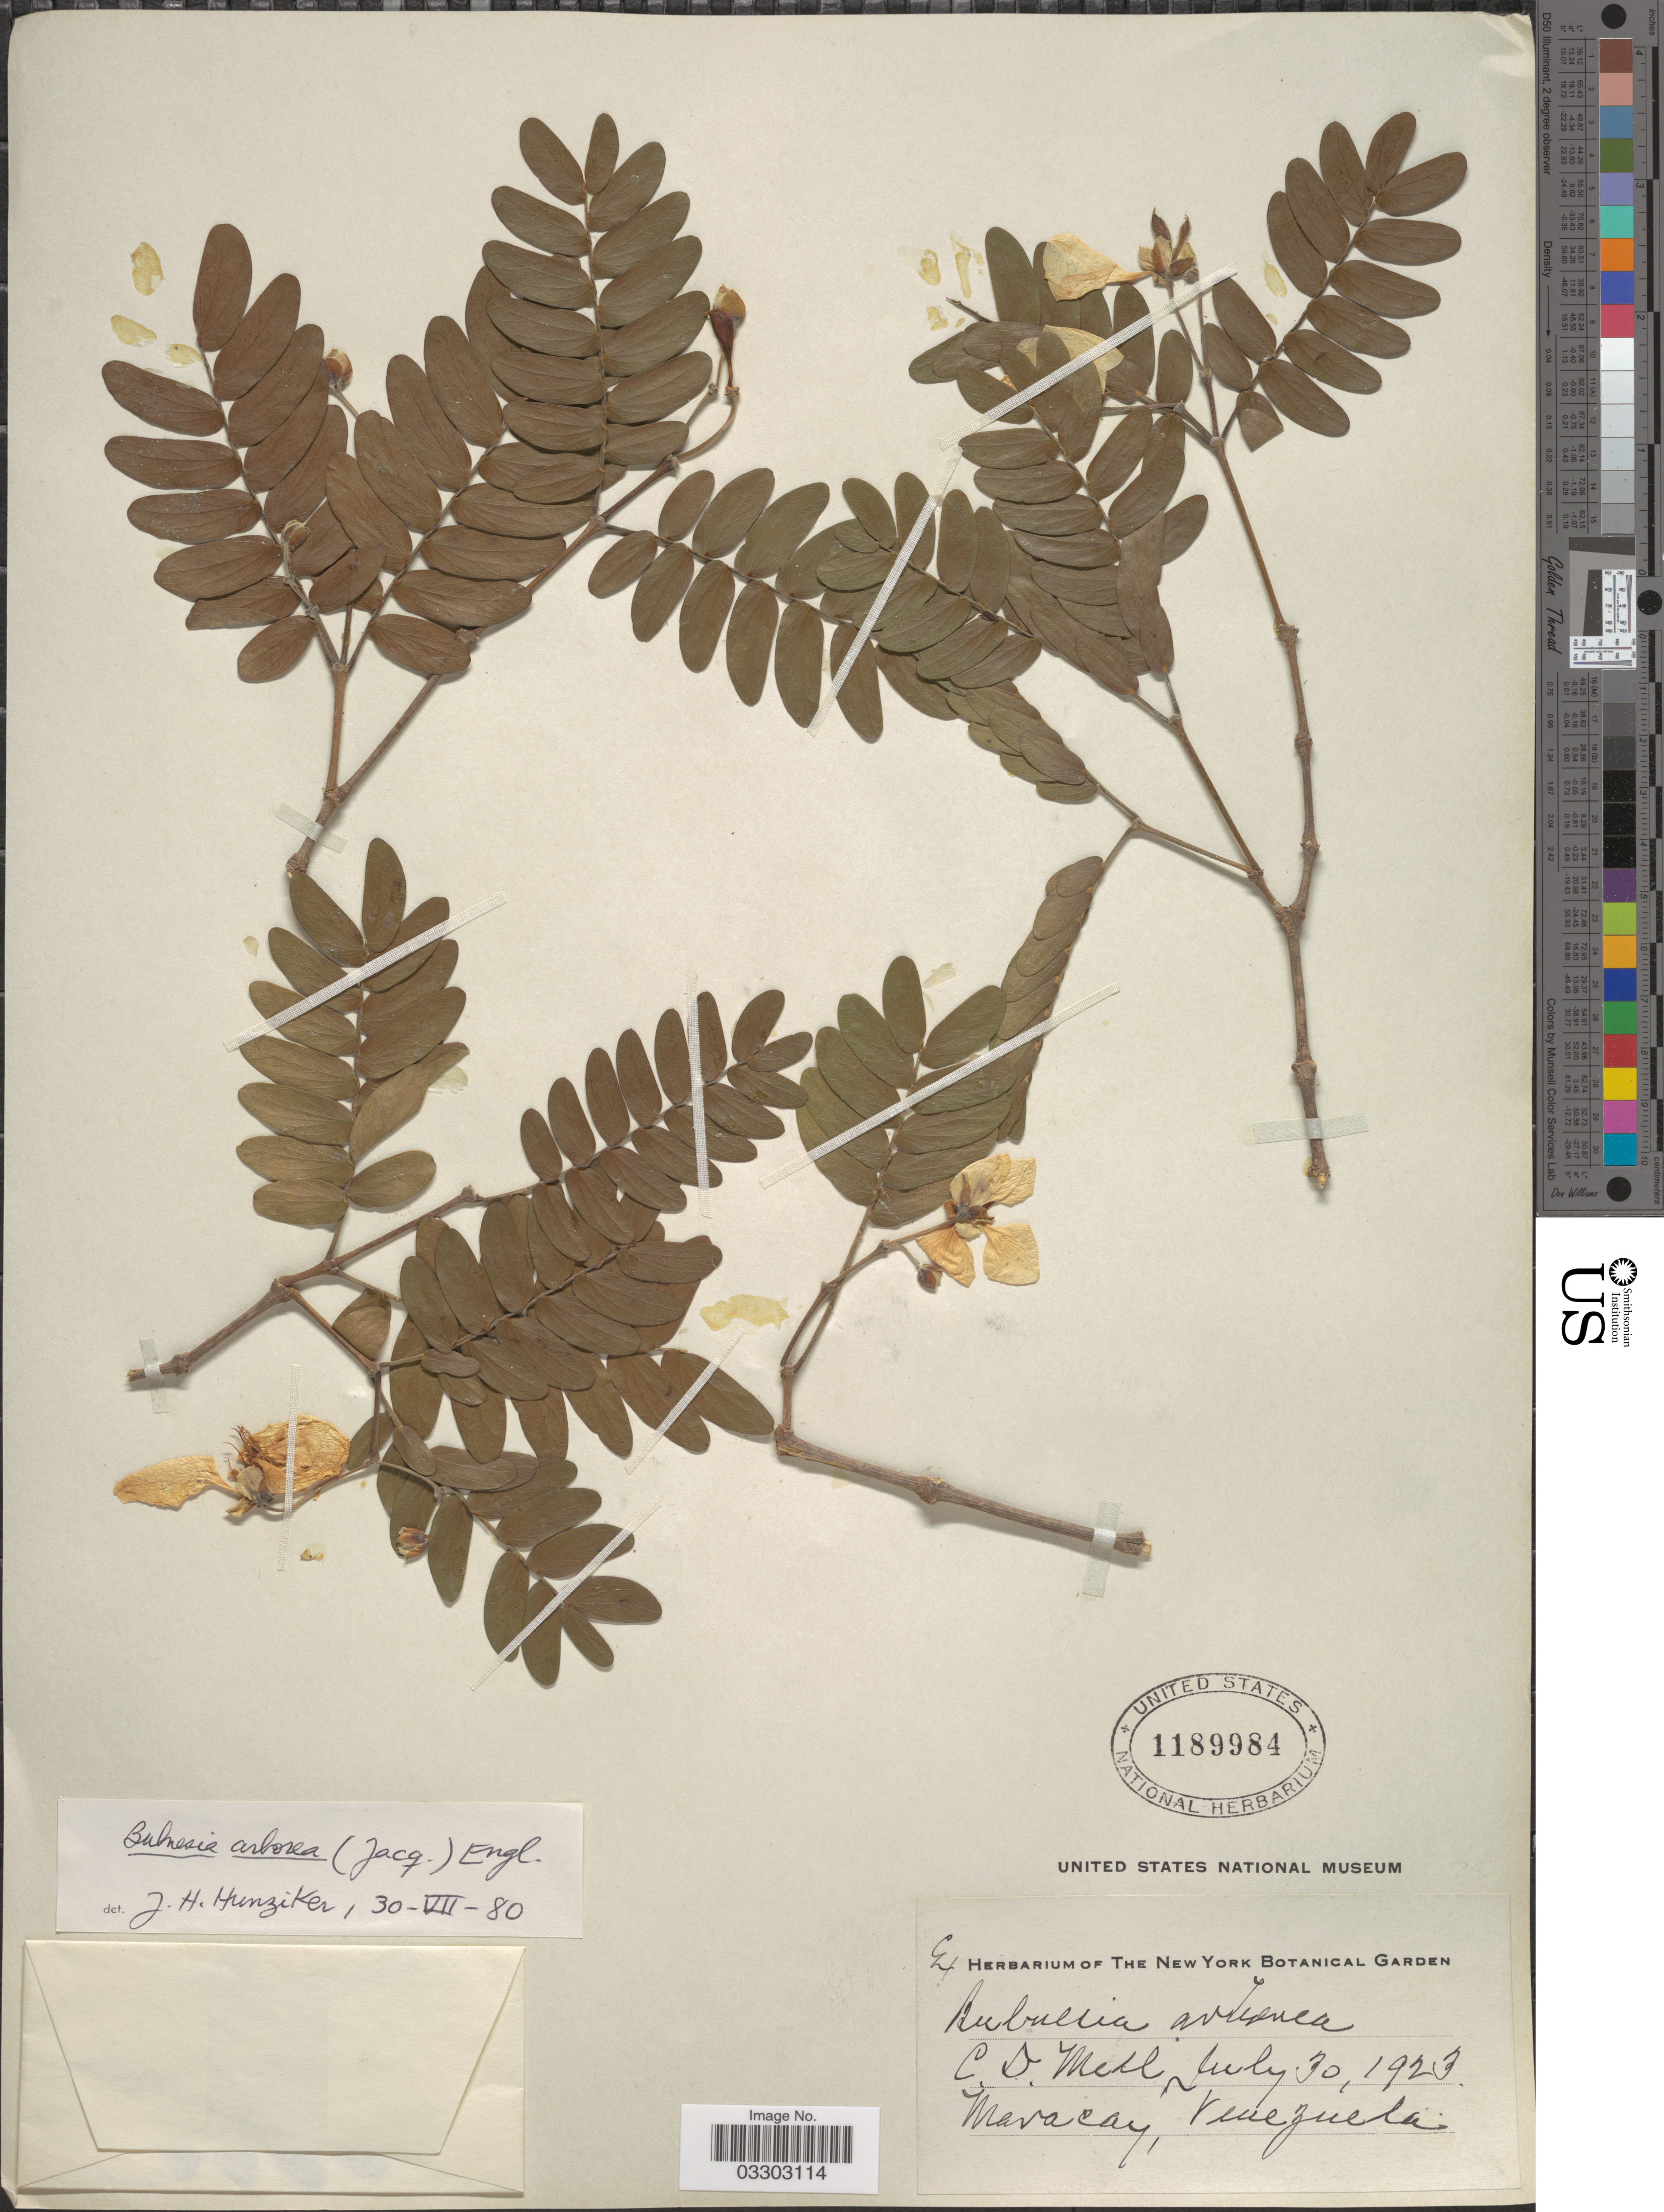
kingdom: Plantae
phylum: Tracheophyta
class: Magnoliopsida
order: Zygophyllales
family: Zygophyllaceae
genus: Gonopterodendron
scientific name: Gonopterodendron arboreum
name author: (Jacq.) Godoy-Bürki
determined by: U.S. National Herbarium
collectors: C. D. Mell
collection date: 1923-07-30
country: Venezuela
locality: Maracay.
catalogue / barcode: US 1189984